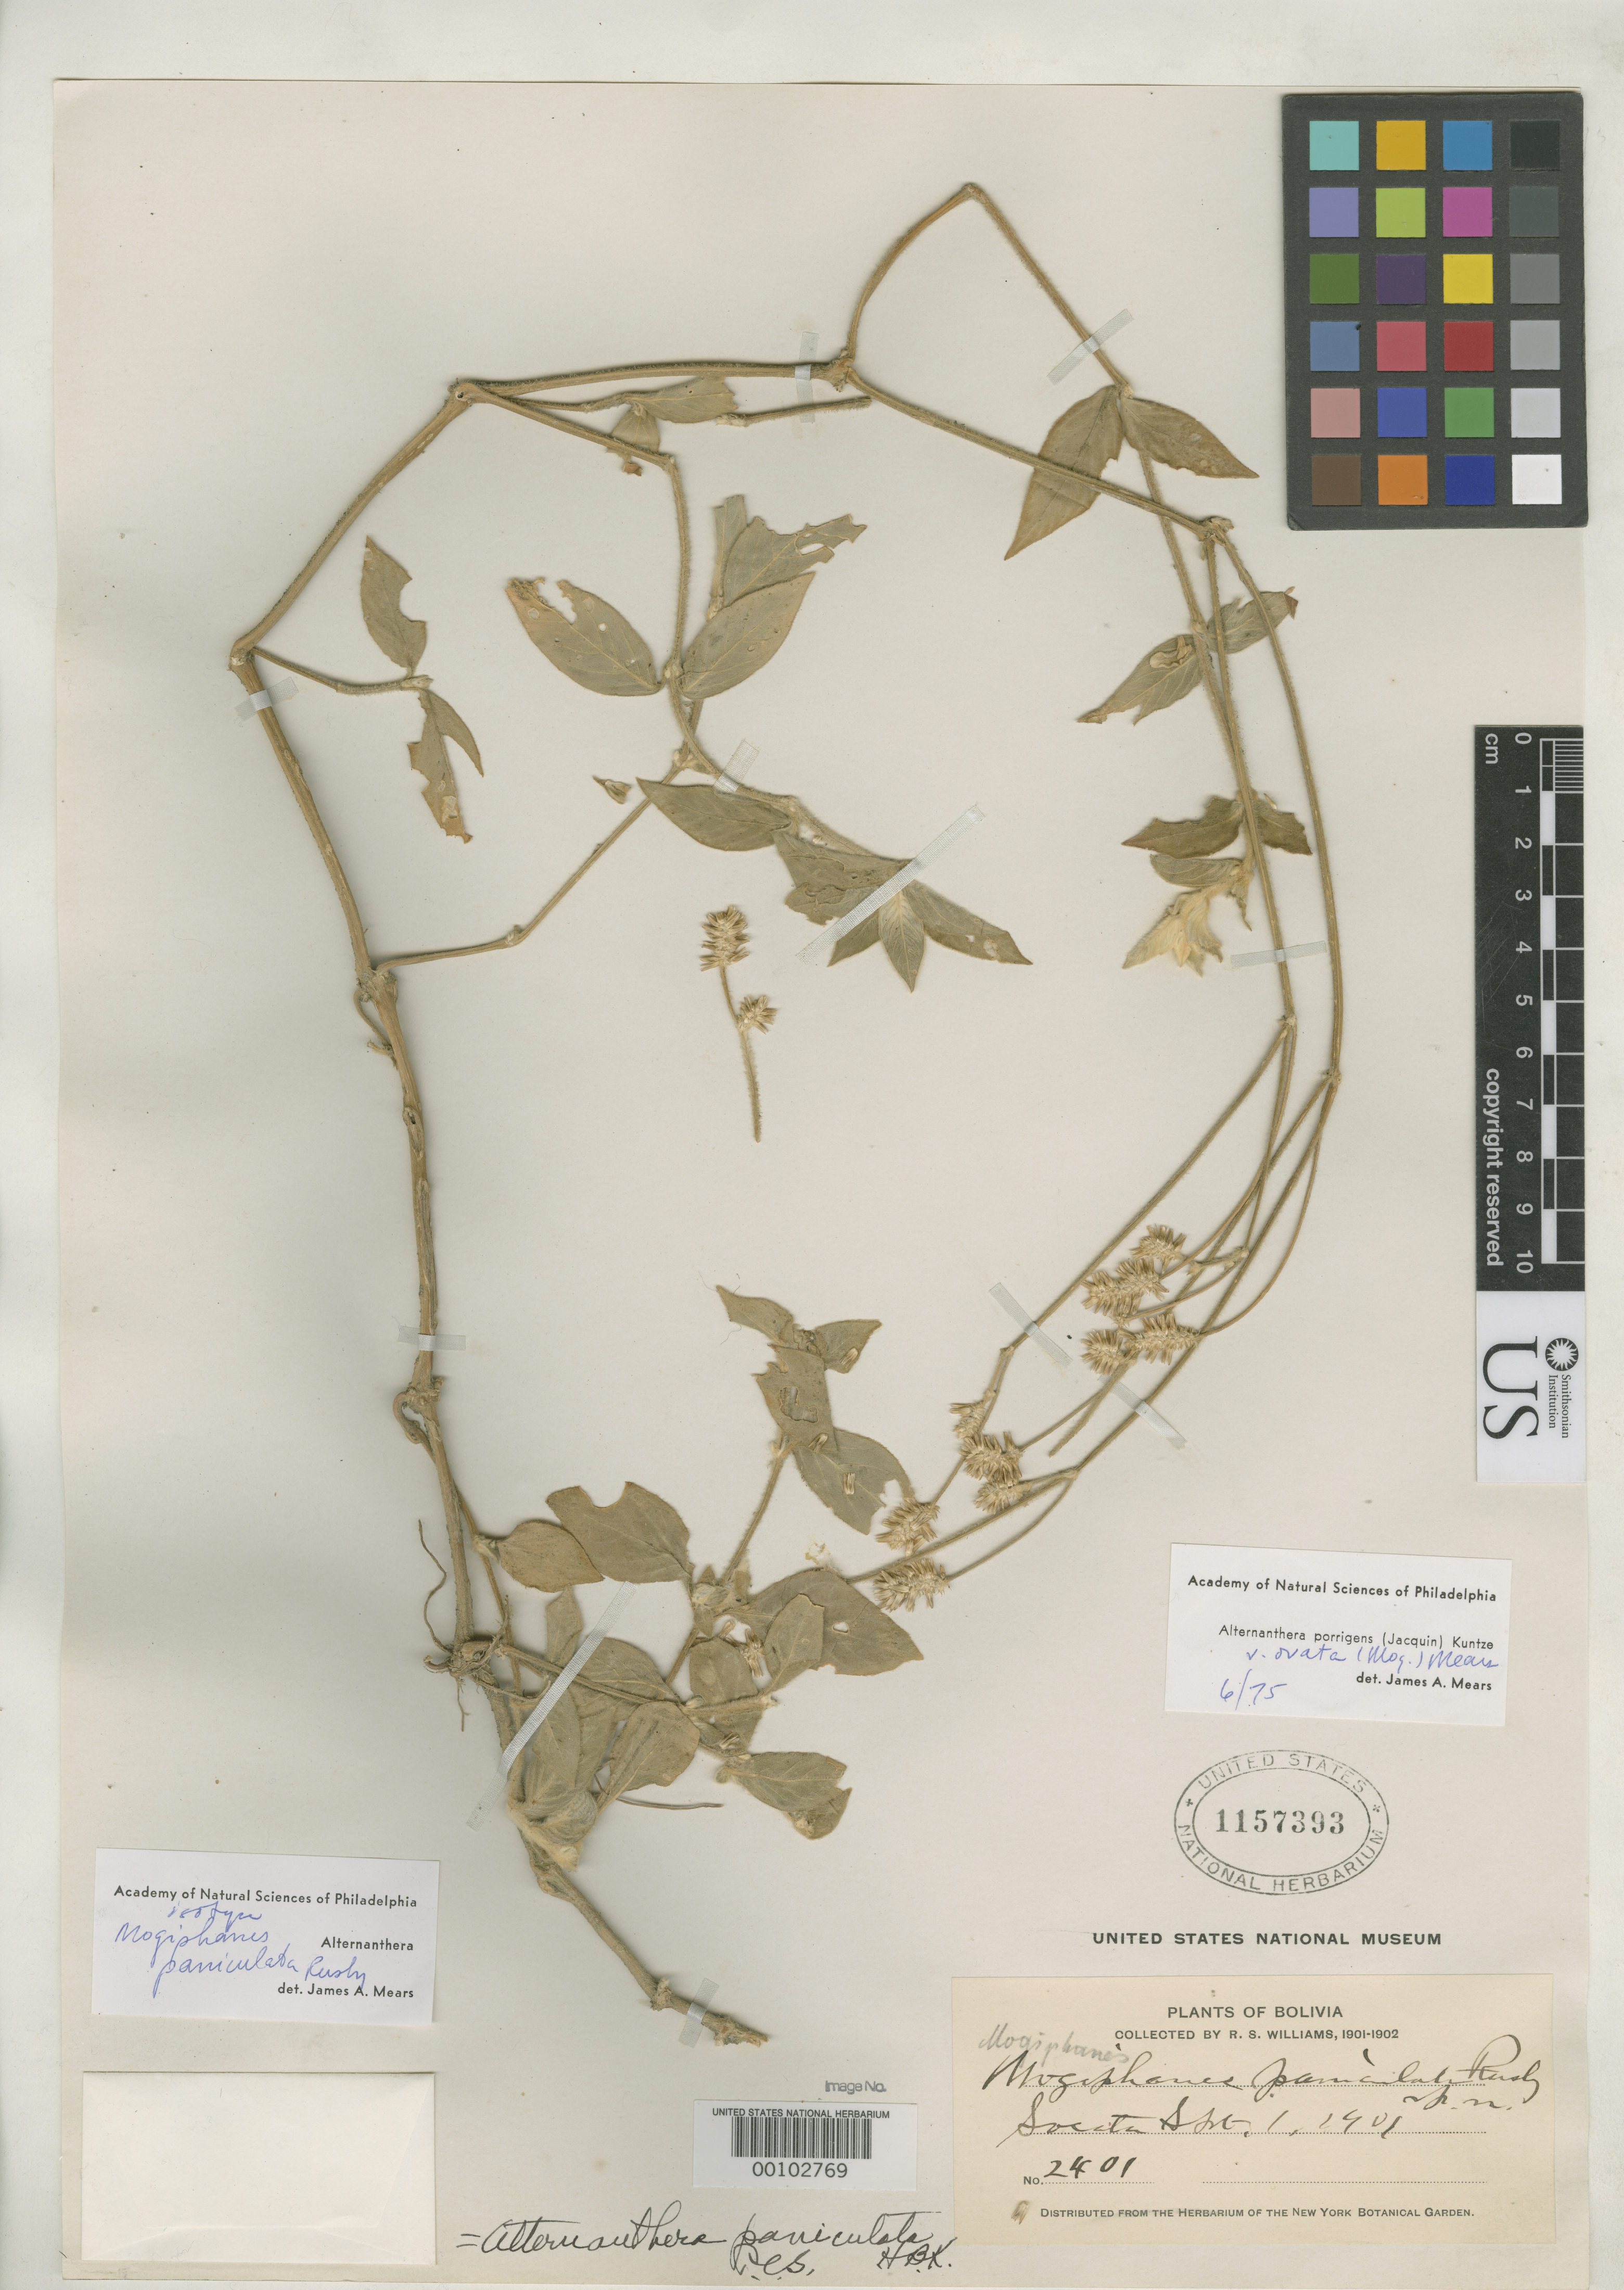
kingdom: Plantae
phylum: Tracheophyta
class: Magnoliopsida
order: Caryophyllales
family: Amaranthaceae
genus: Mogiphanes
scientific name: Mogiphanes paniculata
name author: Rusby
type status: Isotype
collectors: R. S. Williams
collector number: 2401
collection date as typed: Sep. 1, '01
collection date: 1901-09-01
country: Bolivia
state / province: La Páz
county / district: Larecaja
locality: Sorata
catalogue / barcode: US 1157393